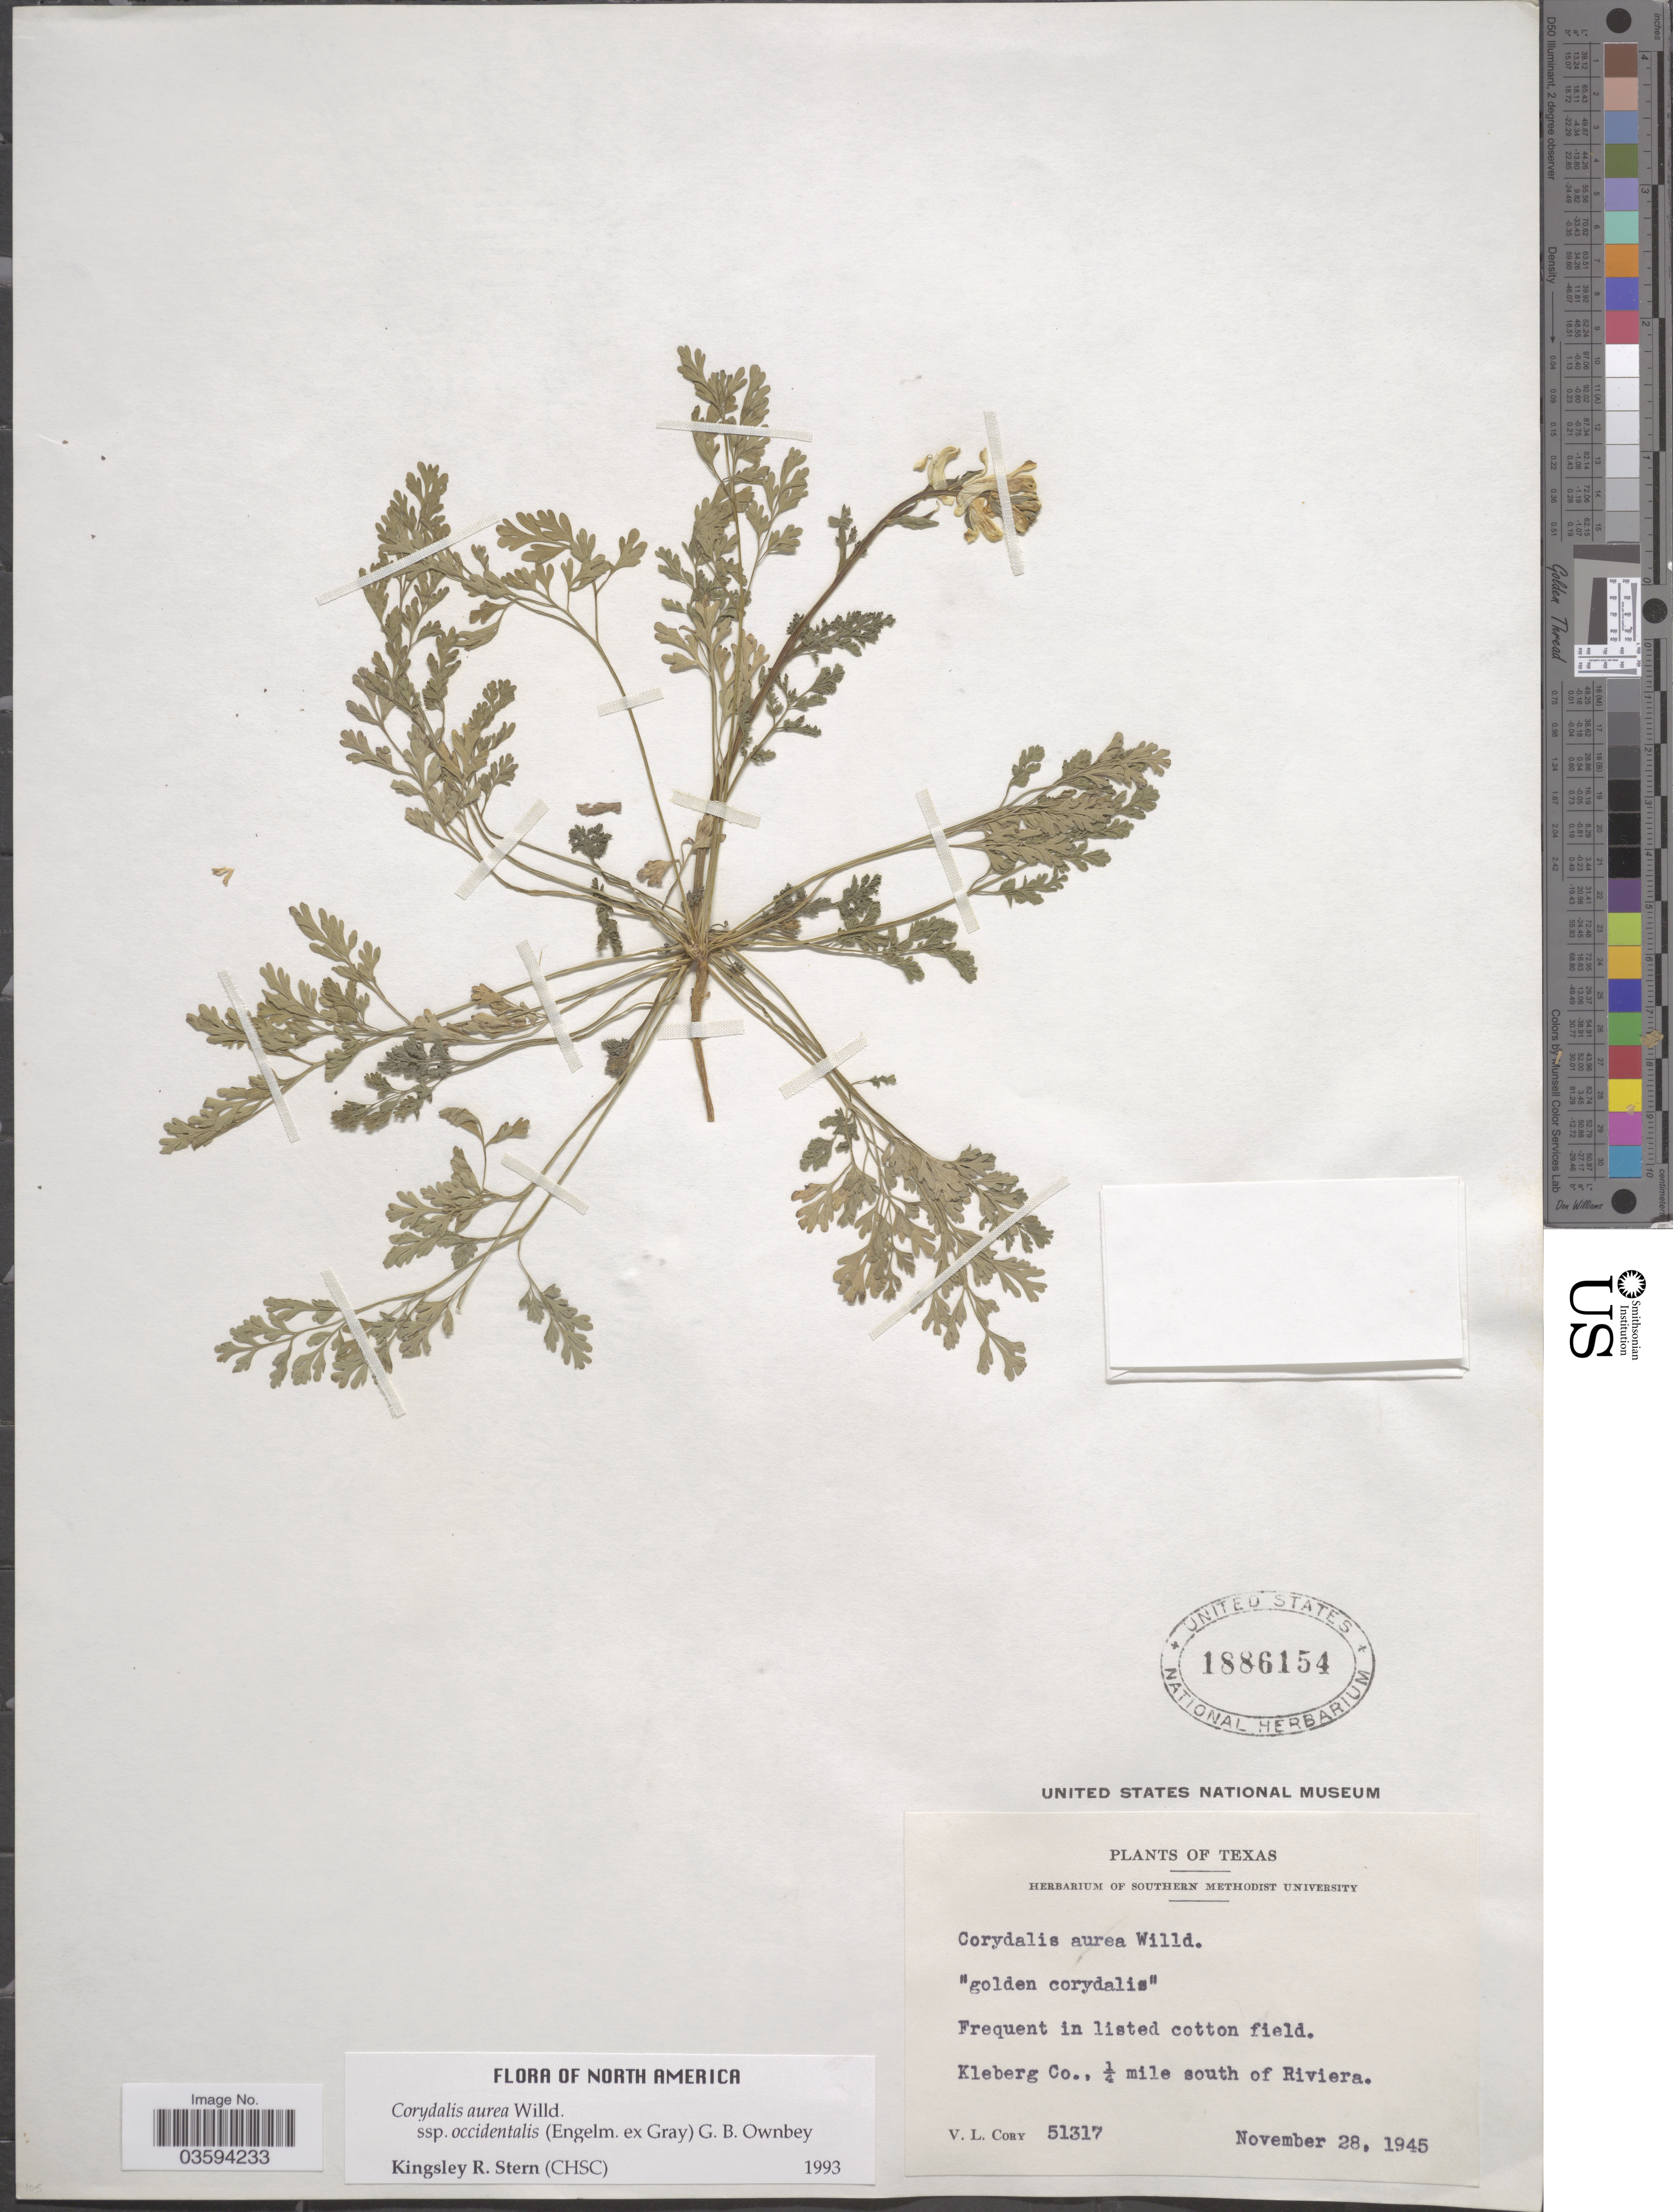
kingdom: Plantae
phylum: Tracheophyta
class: Magnoliopsida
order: Ranunculales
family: Papaveraceae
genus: Corydalis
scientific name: Corydalis aurea subsp. occidentalis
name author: Willd.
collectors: V. Cory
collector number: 51317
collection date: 1945-11-28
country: United States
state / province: Texas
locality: Kleberg Co., ¼ mile south of Riviera.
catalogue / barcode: US 1886154